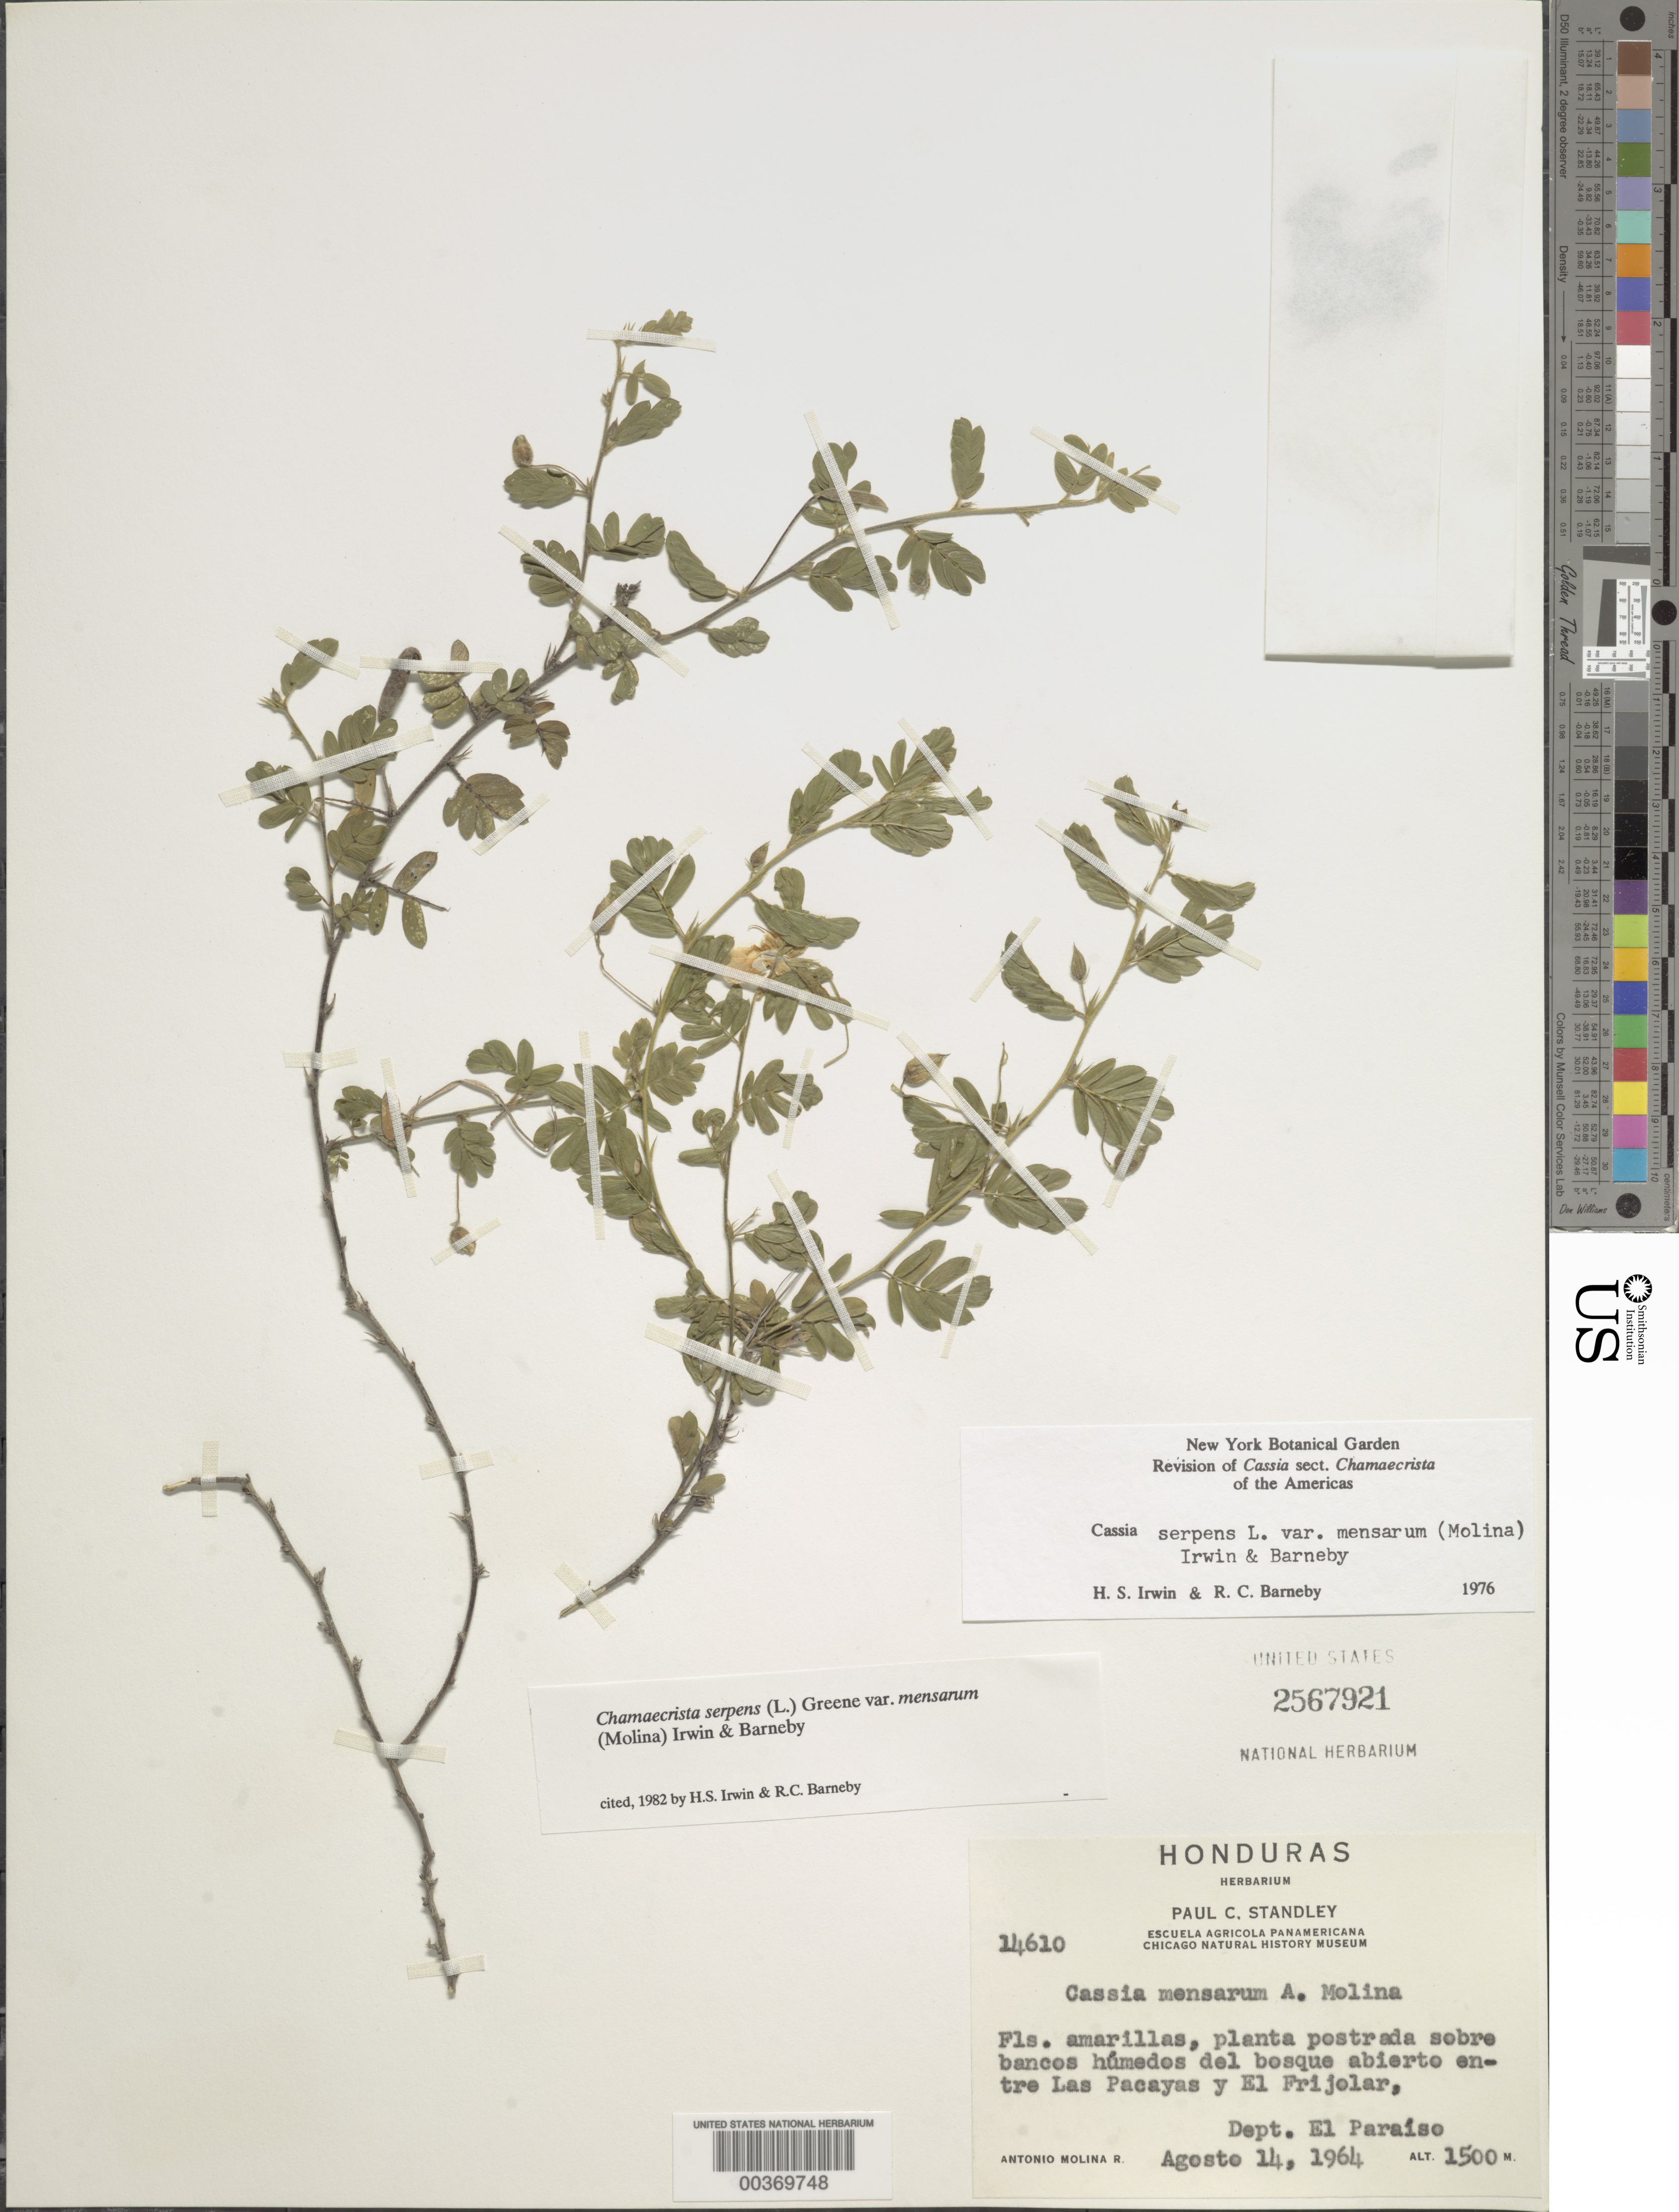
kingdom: Plantae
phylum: Tracheophyta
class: Magnoliopsida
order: Fabales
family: Fabaceae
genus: Chamaecrista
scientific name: Chamaecrista serpens var. mensarum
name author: (Ant. Molina) H.S. Irwin & Barneby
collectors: A. Molina R.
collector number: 14610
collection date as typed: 14 Aug 1964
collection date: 1964-08-14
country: Honduras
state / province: El Paraíso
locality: Entre Las Pacayas y El Frijolar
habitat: Bancos humedos del bosque abierto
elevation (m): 1500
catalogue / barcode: US 2567921